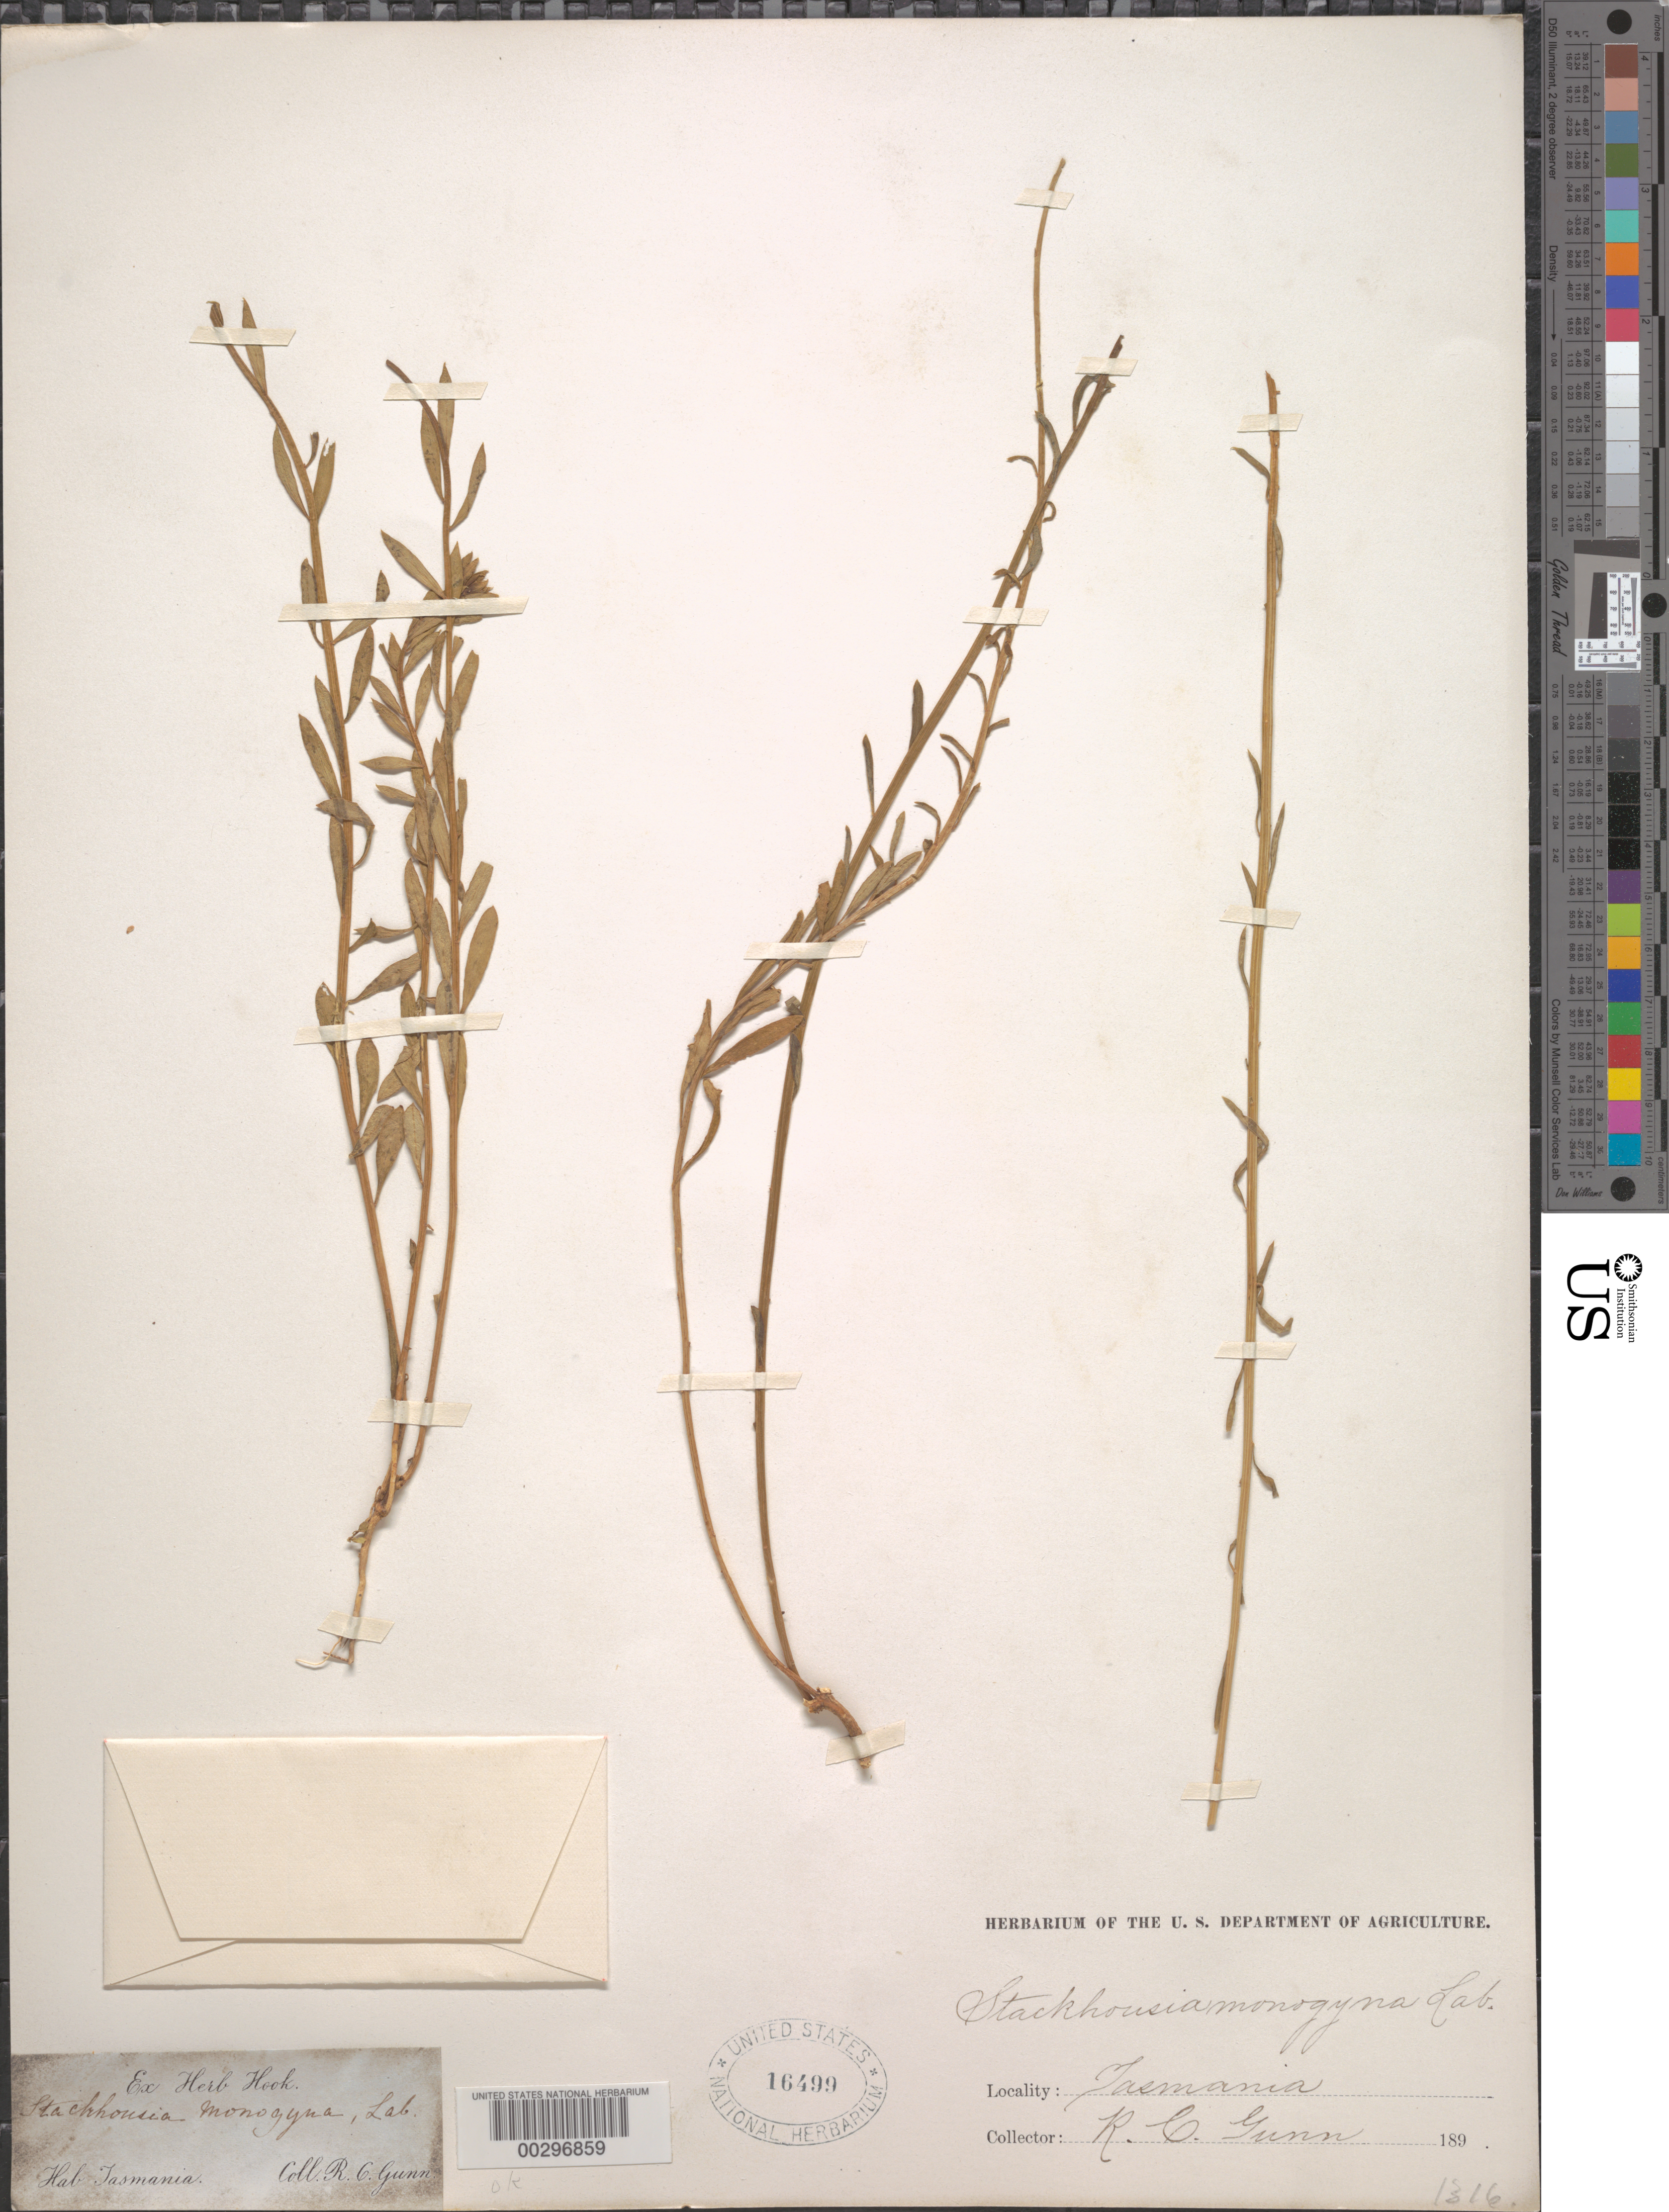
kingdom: Plantae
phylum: Tracheophyta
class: Magnoliopsida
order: Celastrales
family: Celastraceae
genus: Stackhousia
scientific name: Stackhousia monogyna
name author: Labill.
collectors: R. Gunn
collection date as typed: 189-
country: Australia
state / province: Tasmania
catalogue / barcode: US 16499